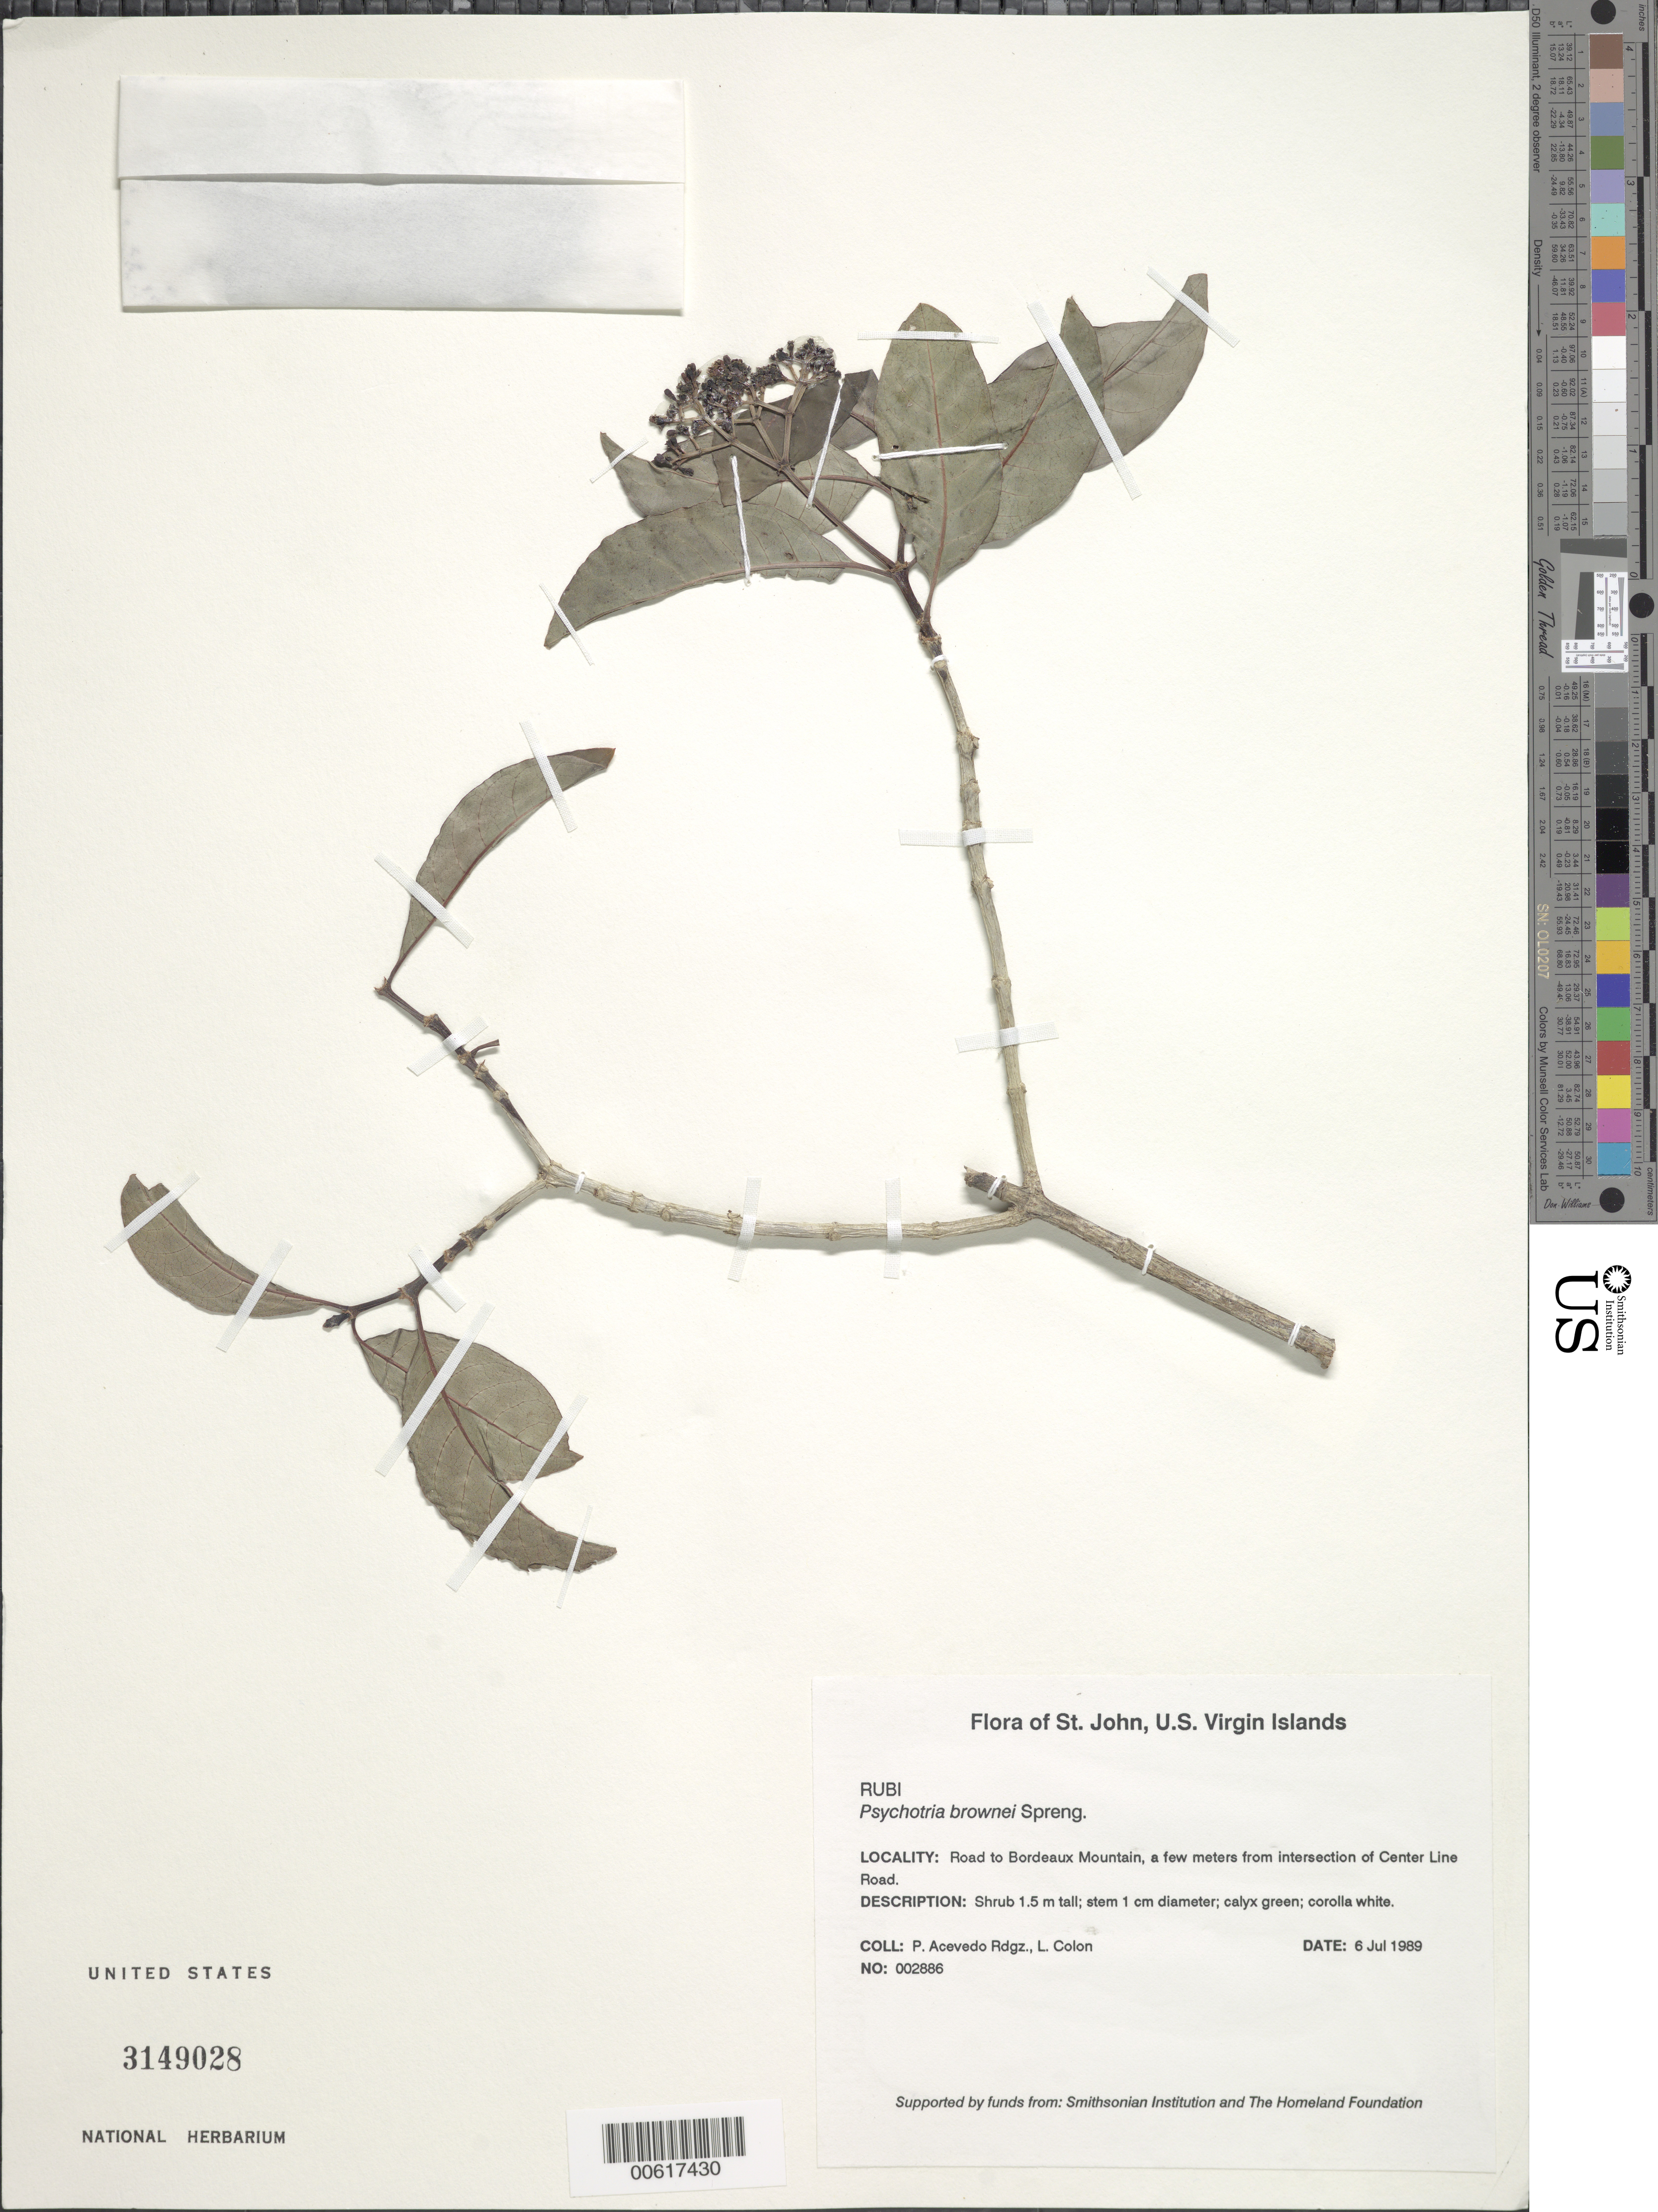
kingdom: Plantae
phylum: Tracheophyta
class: Magnoliopsida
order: Gentianales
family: Rubiaceae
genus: Psychotria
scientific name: Psychotria brownei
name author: Spreng.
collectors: P. Acevedo-Rodr. & L. Colon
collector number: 2886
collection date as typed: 06 Jul 1989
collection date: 1989-07-06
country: U.S. Virgin Islands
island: St. John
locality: Coral Bay Quarter; dirt road to Bordeaux Mountain, a few meters from Center Line Road (Road 10)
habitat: Along roadside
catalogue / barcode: US 3149028